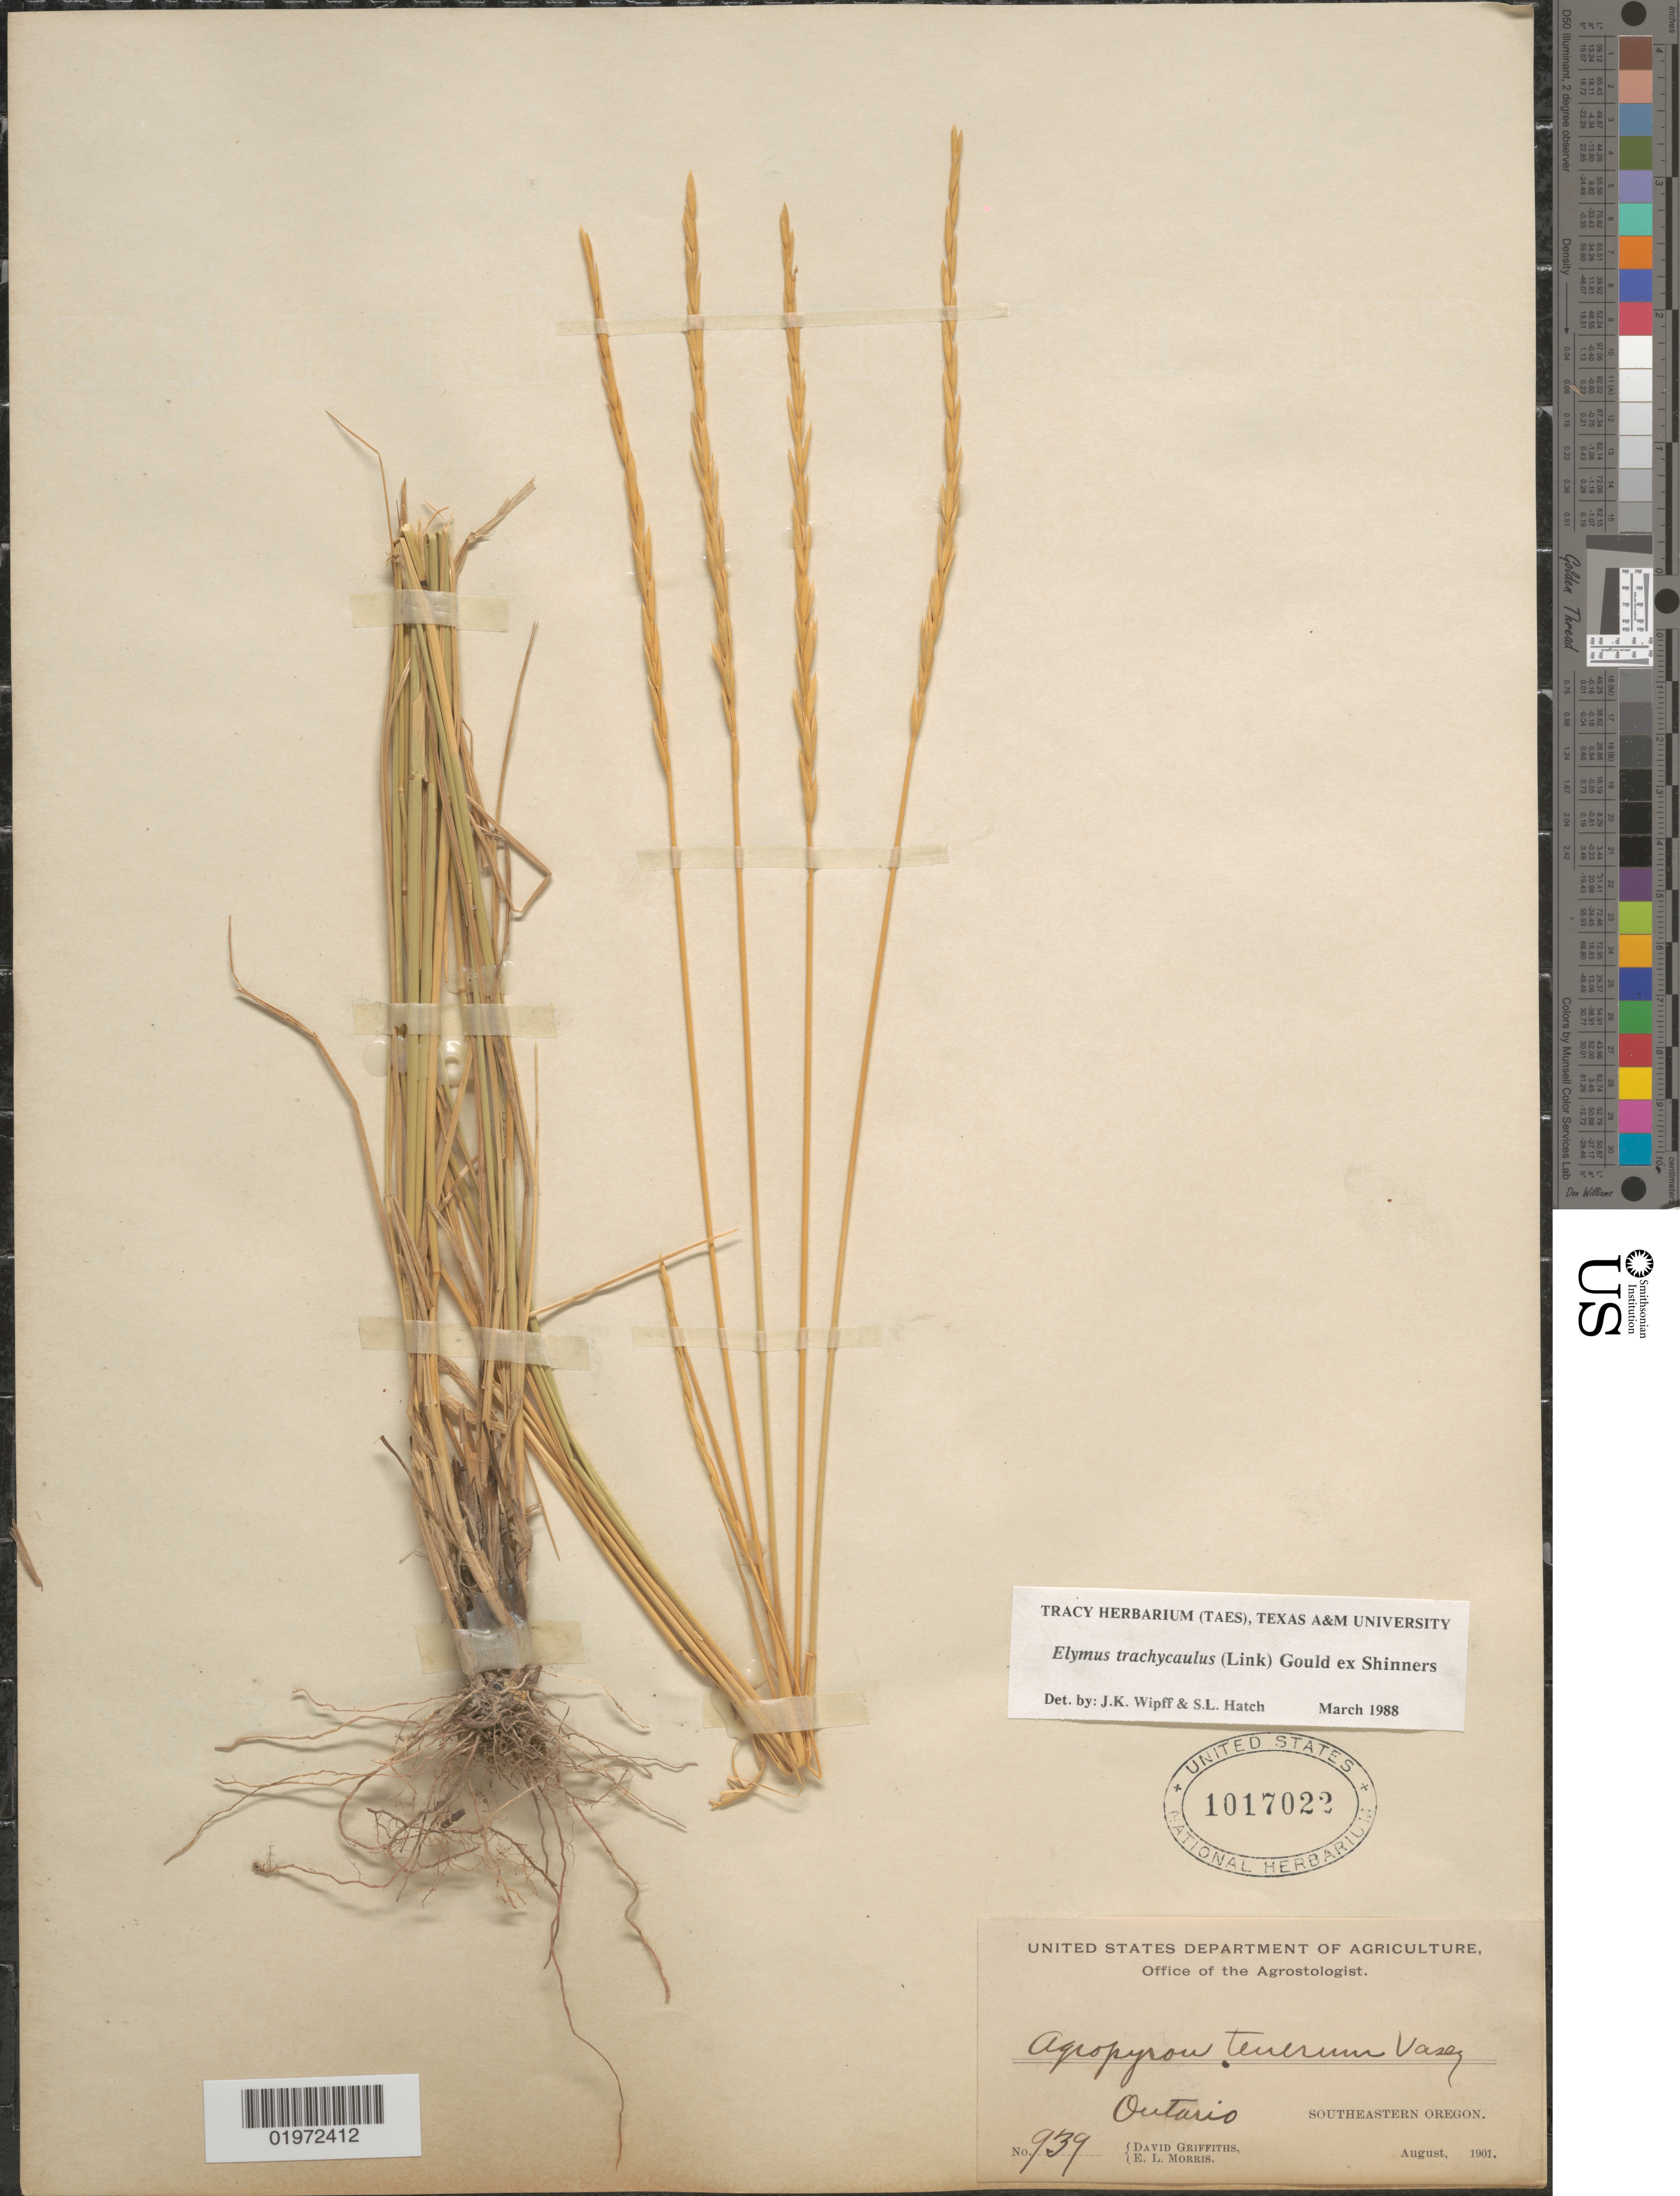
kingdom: Plantae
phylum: Tracheophyta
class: Liliopsida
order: Poales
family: Poaceae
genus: Elymus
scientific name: Elymus trachycaulus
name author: (Link) Gould ex Shinners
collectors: D. Griffiths & E. Morris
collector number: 939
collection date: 1901-08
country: United States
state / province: Oregon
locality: Ontario. Southeastern Oregon.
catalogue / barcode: US 1017022